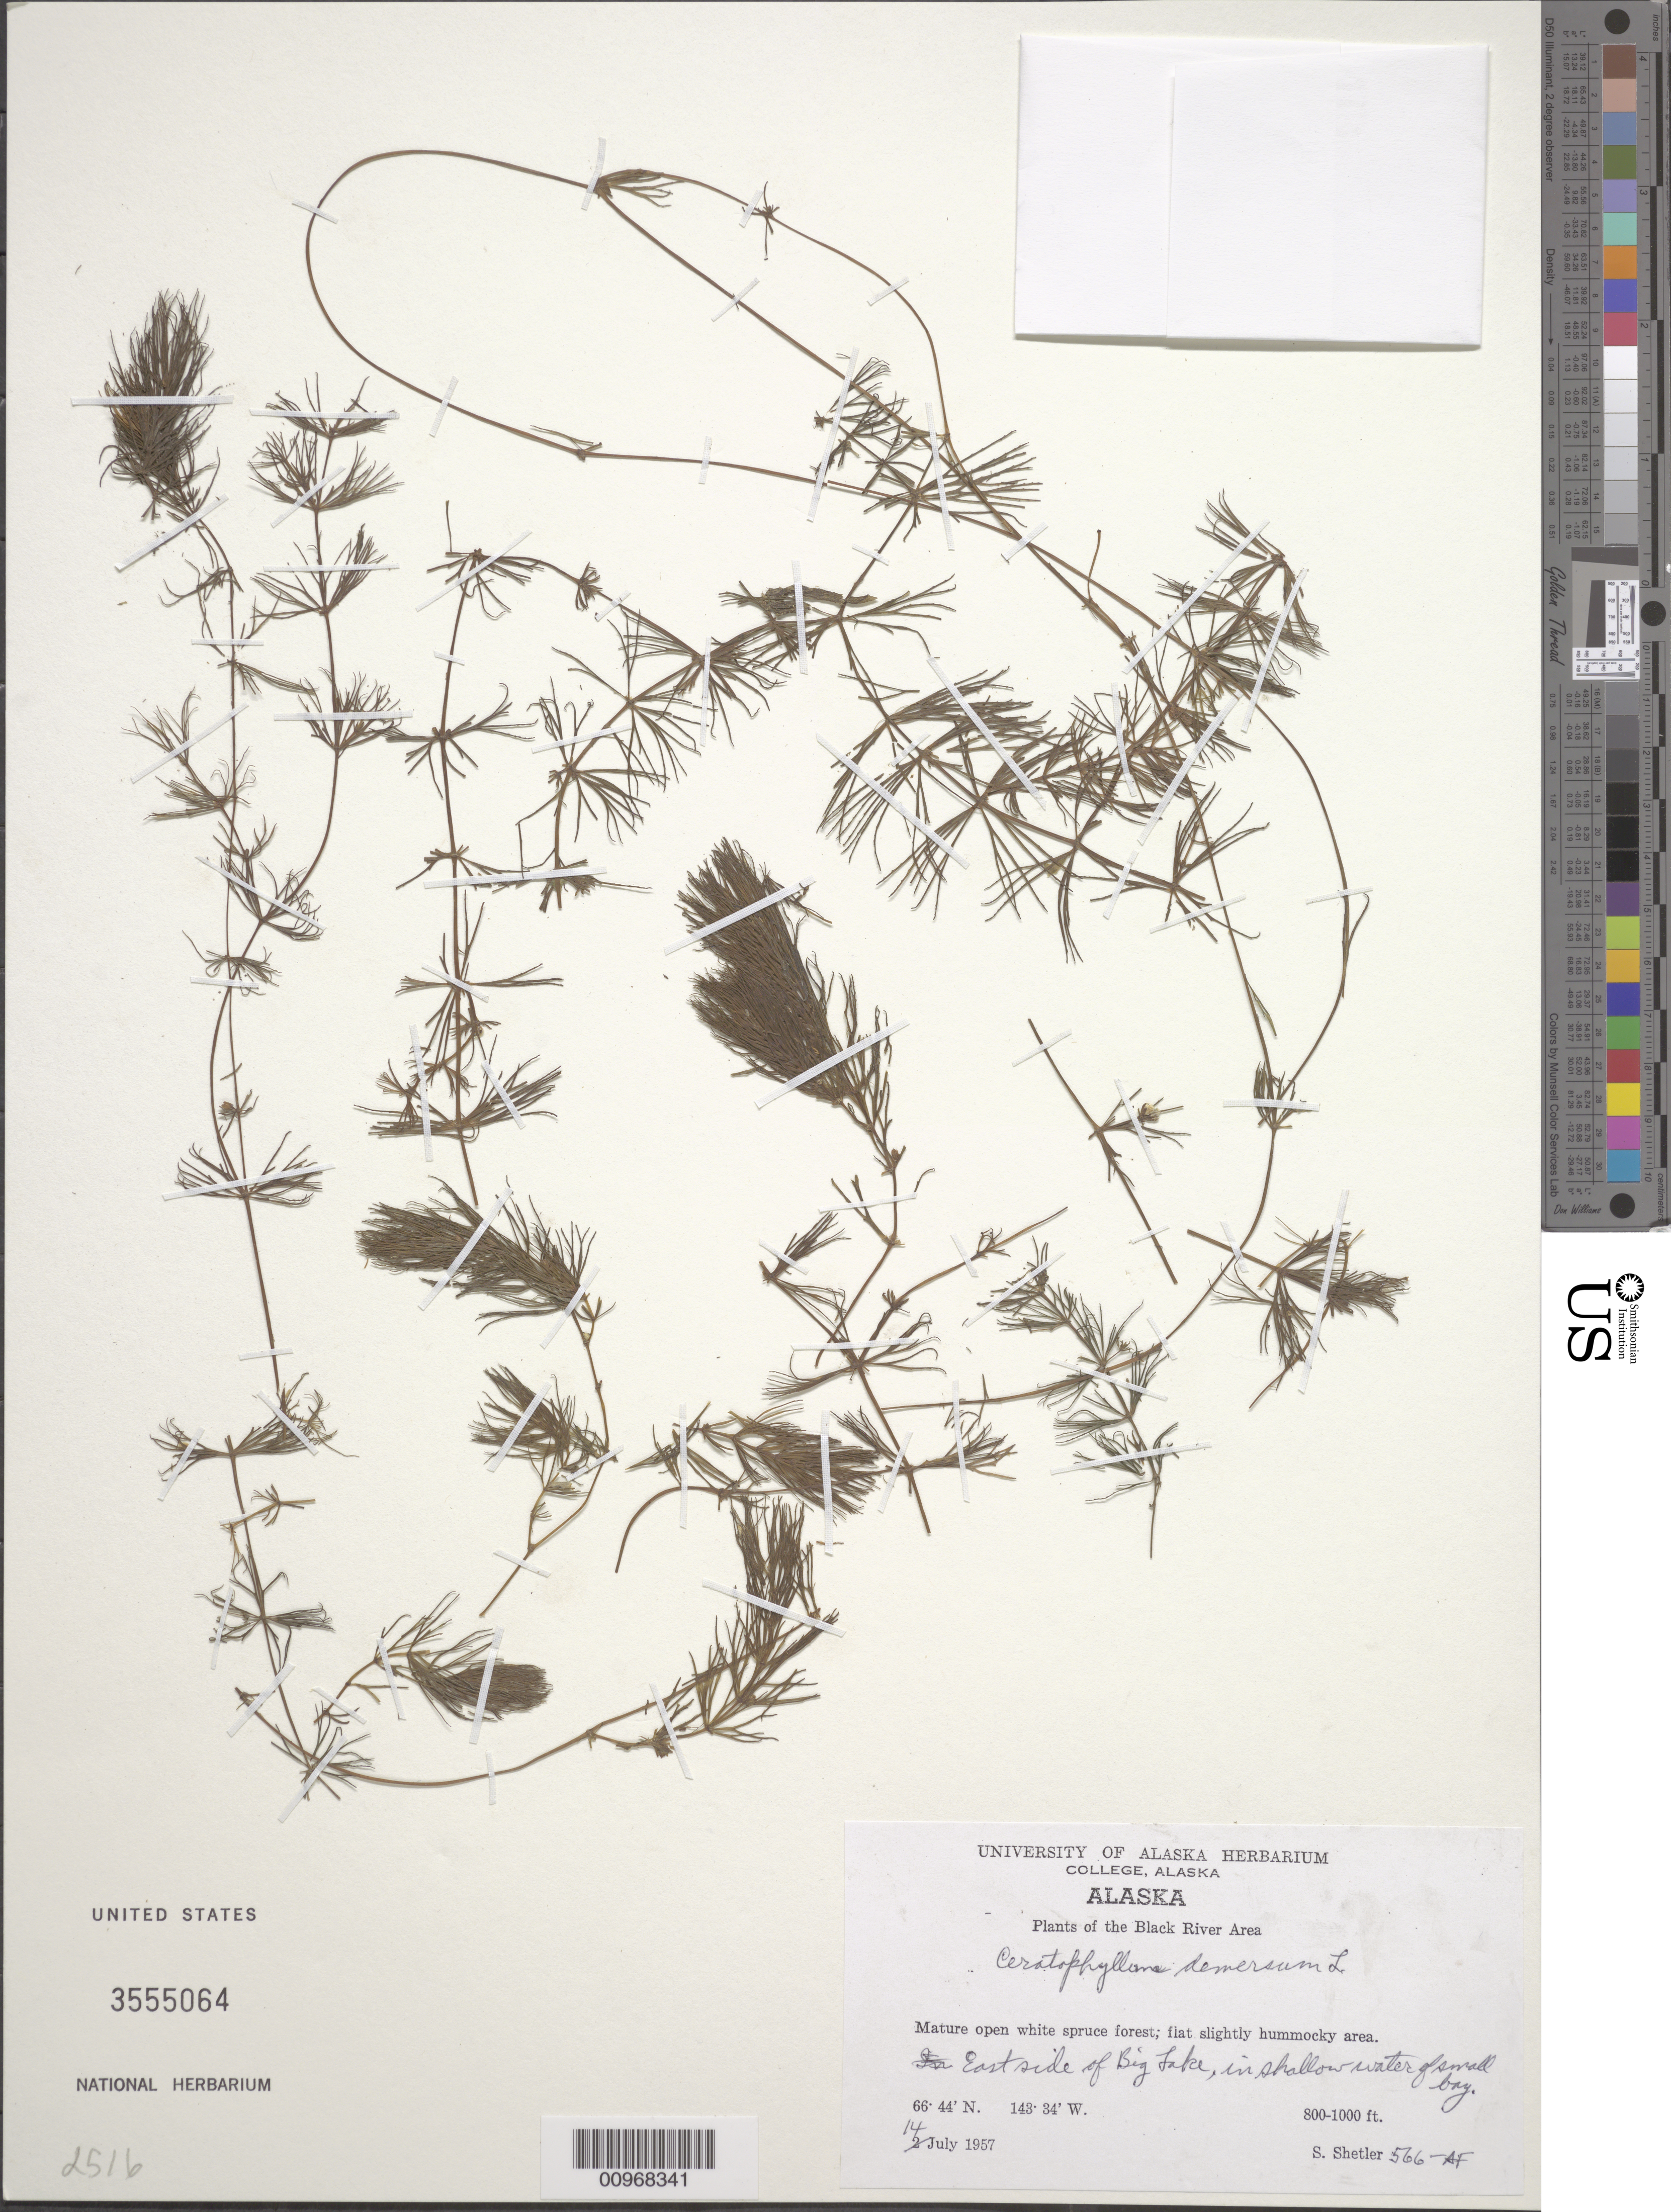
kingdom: Plantae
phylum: Tracheophyta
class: Magnoliopsida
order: Ceratophyllales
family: Ceratophyllaceae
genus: Ceratophyllum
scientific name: Ceratophyllum demersum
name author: L.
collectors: S. Shetler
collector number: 566-AF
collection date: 1957-07-14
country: United States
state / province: Alaska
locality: The Black River Area. East side of Big Lake.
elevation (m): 244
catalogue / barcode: US 3555064